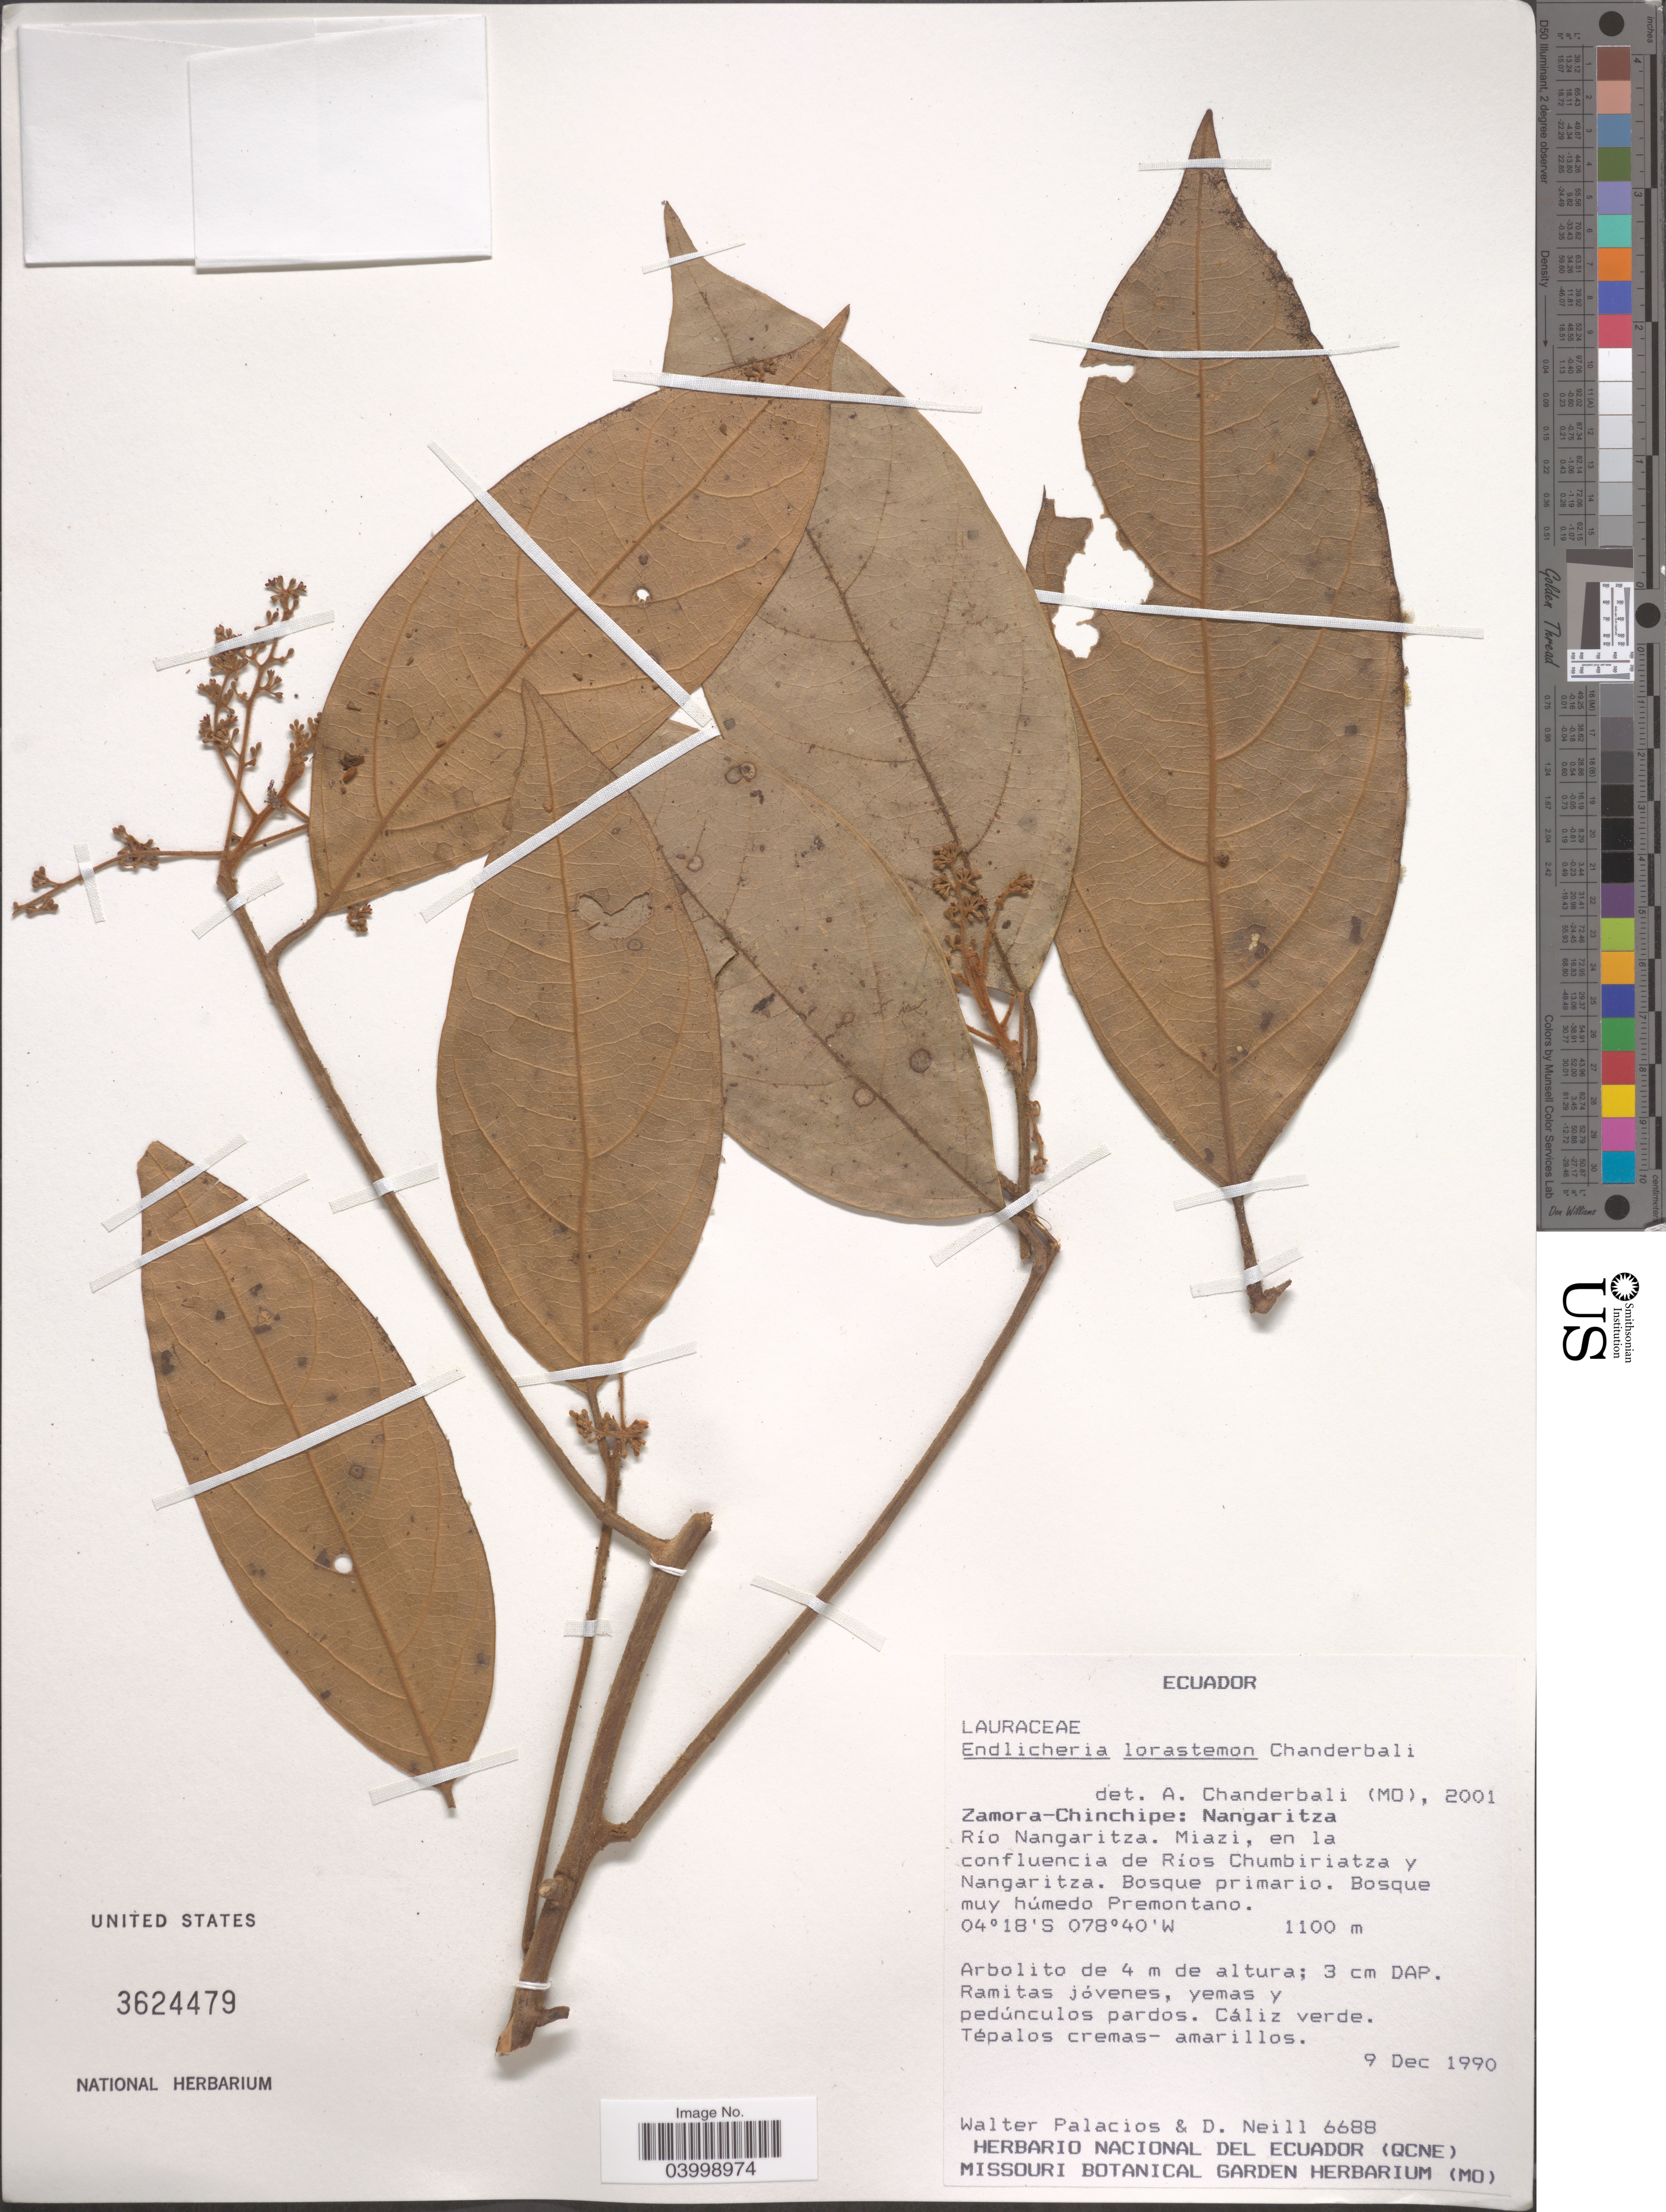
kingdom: Plantae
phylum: Tracheophyta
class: Magnoliopsida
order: Laurales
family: Lauraceae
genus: Endlicheria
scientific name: Endlicheria lorastemon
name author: Chanderb.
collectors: W. Palacios & D. Neill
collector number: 6688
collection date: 1990-12-09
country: Ecuador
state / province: Zamora-Chinchipe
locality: Nangaritza. Río Nangaritza. Miazi, en la confluencia de Ríos Chumbiriatza y Nangaritza.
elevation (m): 1100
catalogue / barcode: US 3624479